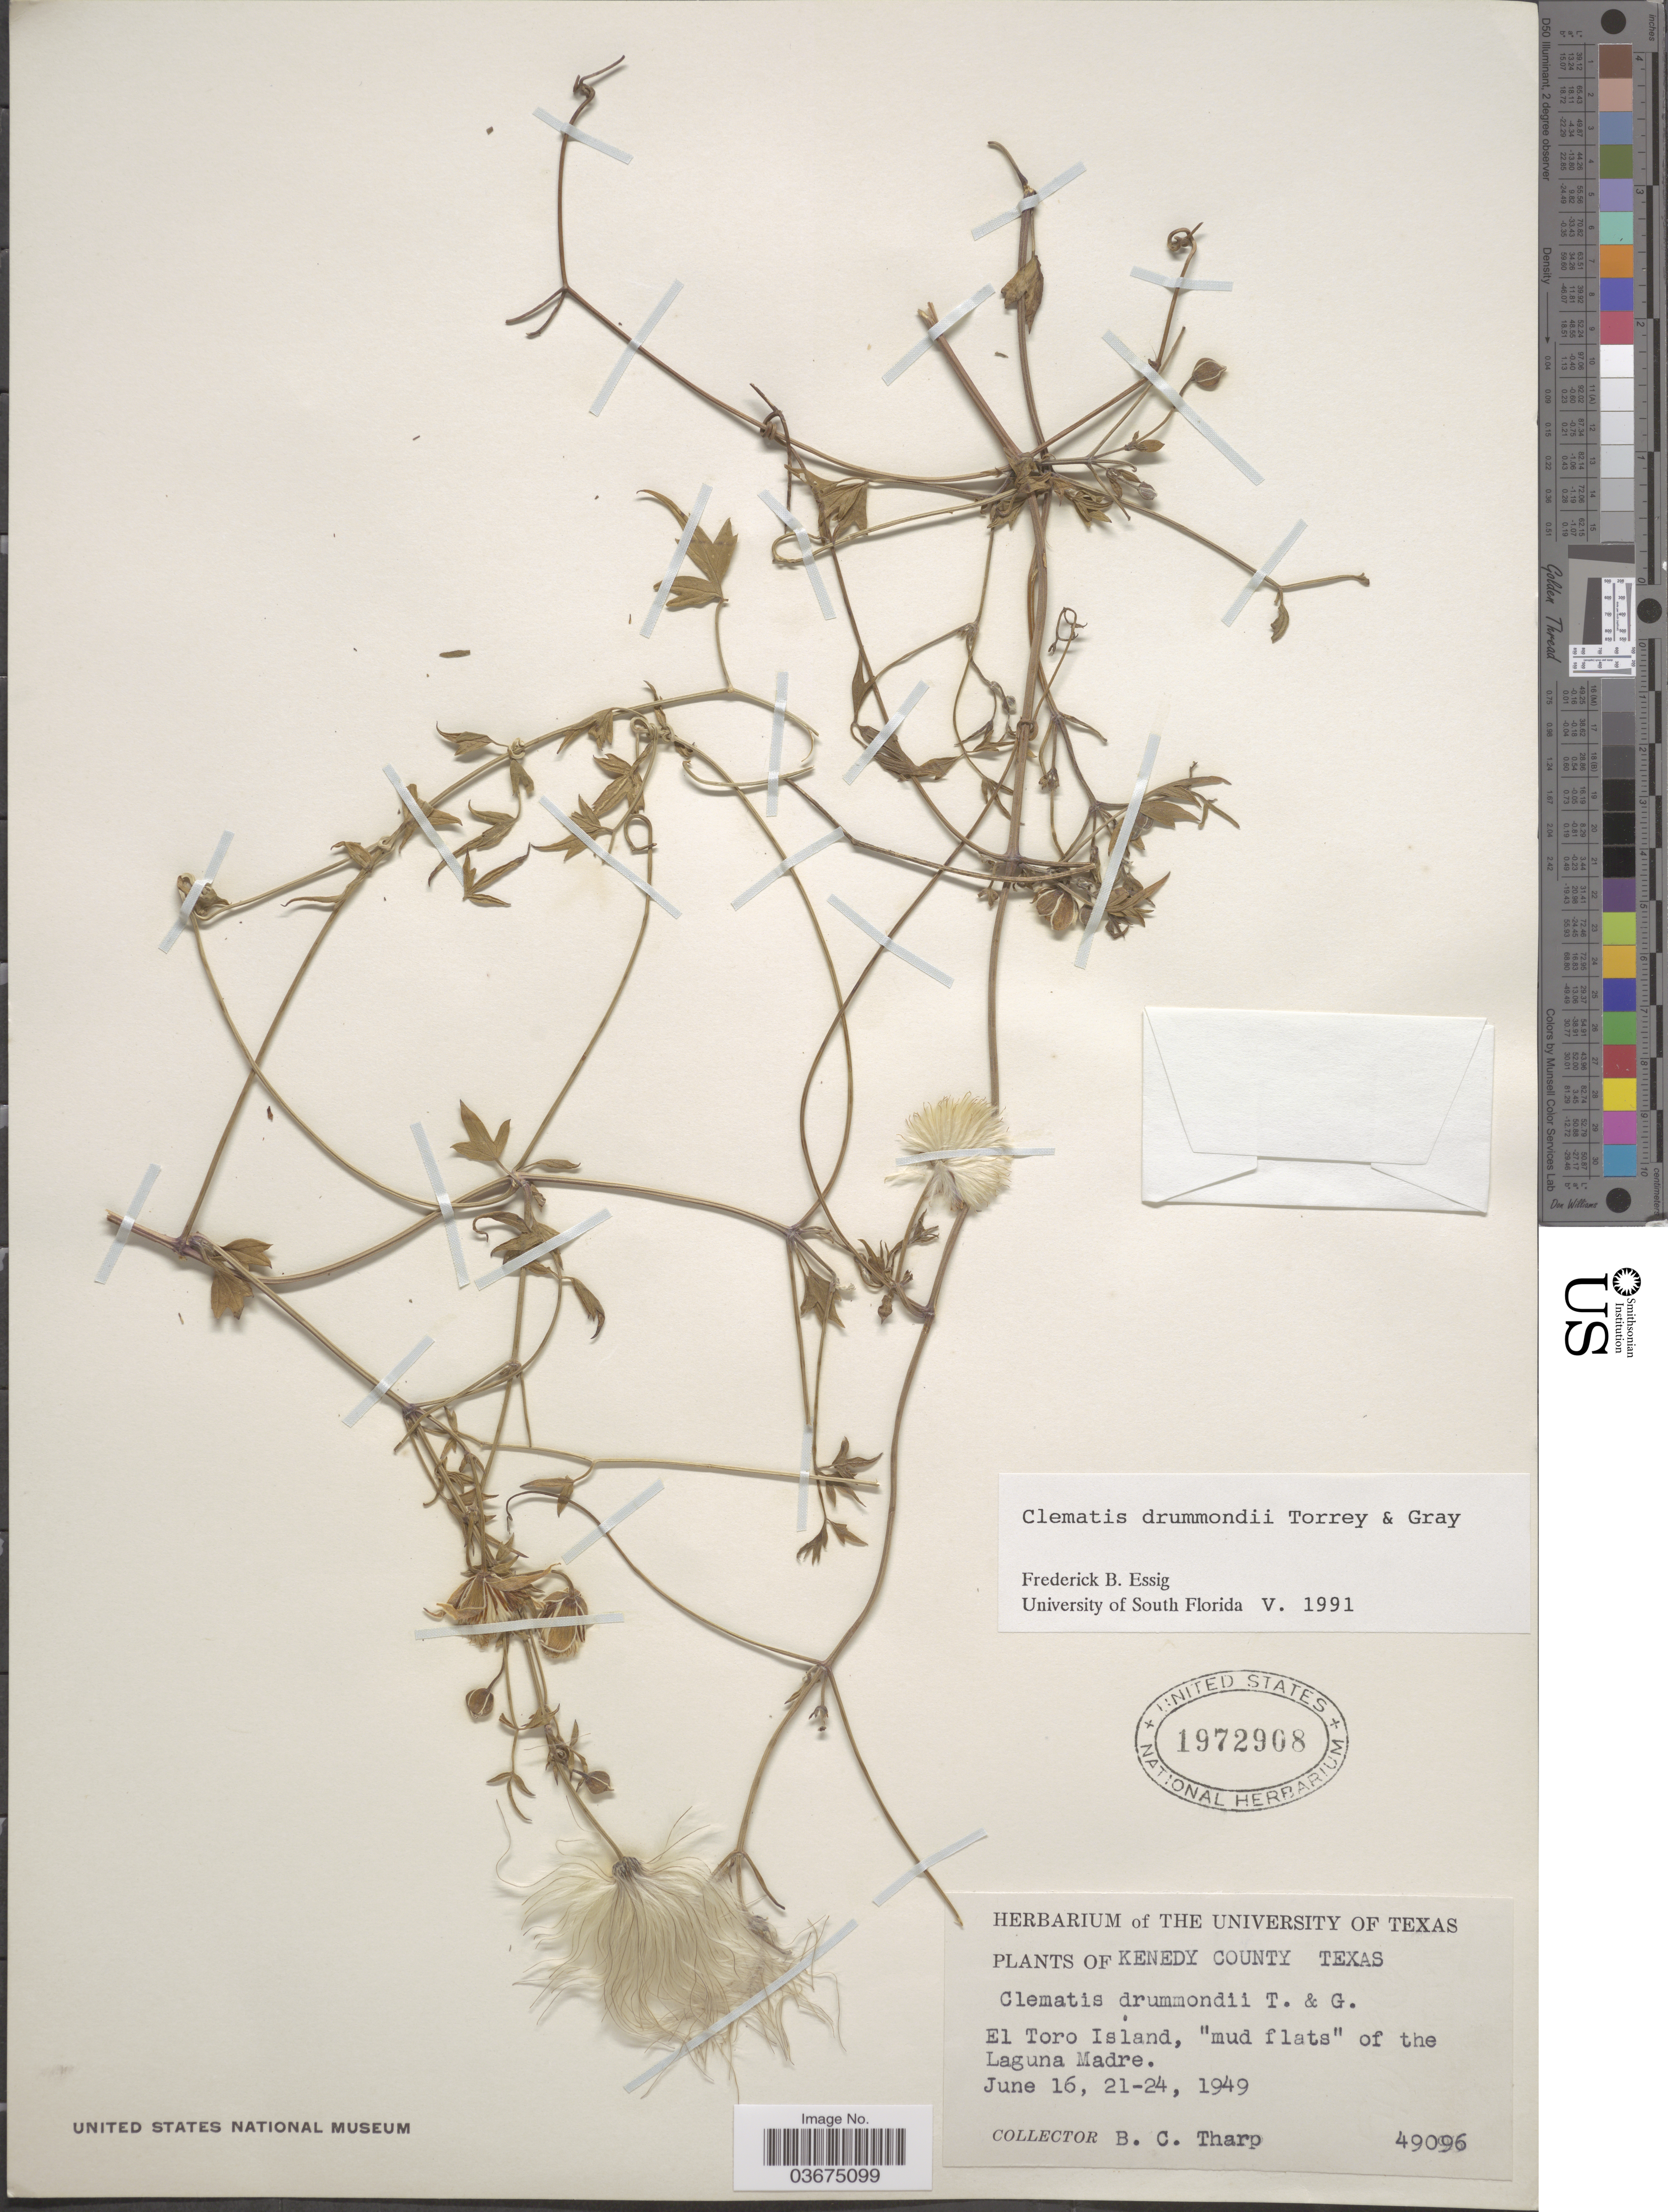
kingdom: Plantae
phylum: Tracheophyta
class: Magnoliopsida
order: Ranunculales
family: Ranunculaceae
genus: Clematis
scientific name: Clematis drummondii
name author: Torr. & A. Gray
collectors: B. C. Tharp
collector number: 49096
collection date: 1949-06-16/1949-06-24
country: United States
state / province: Texas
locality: Kenedy County. El Toro Island, "mud flats" of the Laguna Madre.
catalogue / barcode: US 1972908